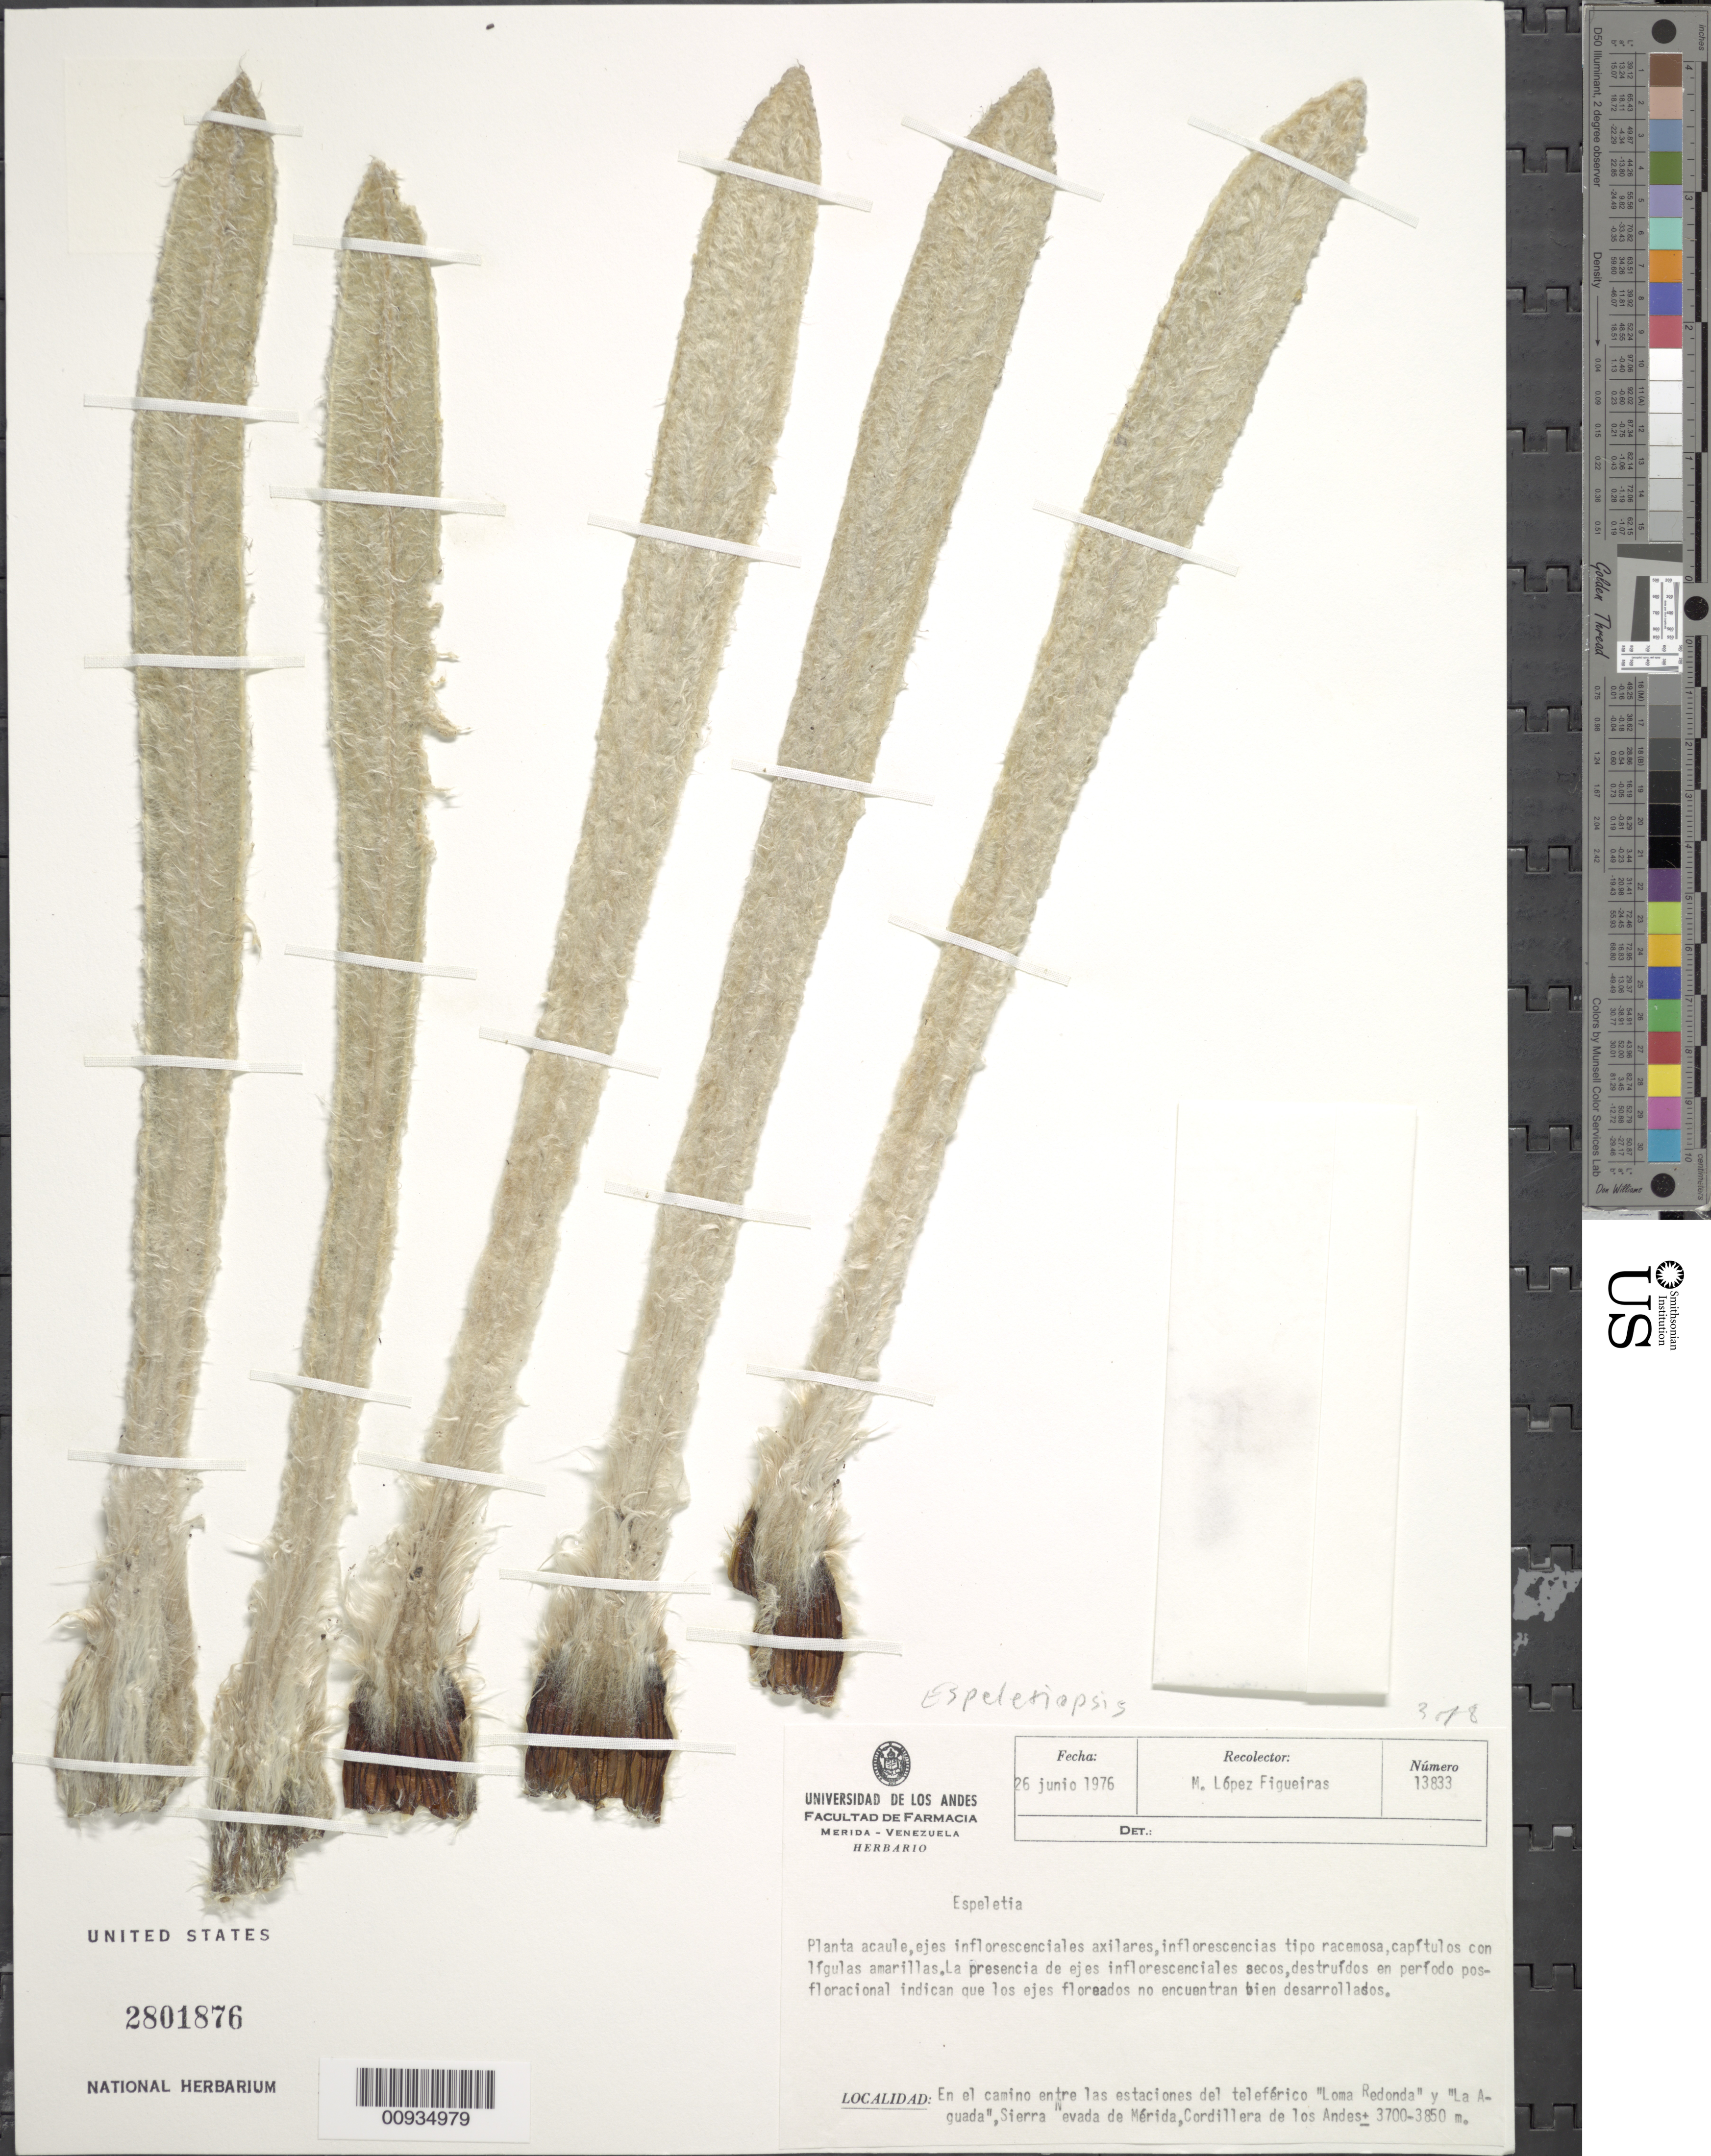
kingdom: Plantae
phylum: Tracheophyta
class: Magnoliopsida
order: Asterales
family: Asteraceae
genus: Espeletiopsis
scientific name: Espeletiopsis pozoensis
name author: (Cuatrec.) Cuatrec.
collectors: M. López Figueiras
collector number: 13833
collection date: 1976-06-26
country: Venezuela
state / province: Mérida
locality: En el camino entre las ostaciones del teleferico Loma Redonda y La Aguada, Sierra Nevada, de Merida, Cordillera de Los Andes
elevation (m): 3700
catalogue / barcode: US 2801876